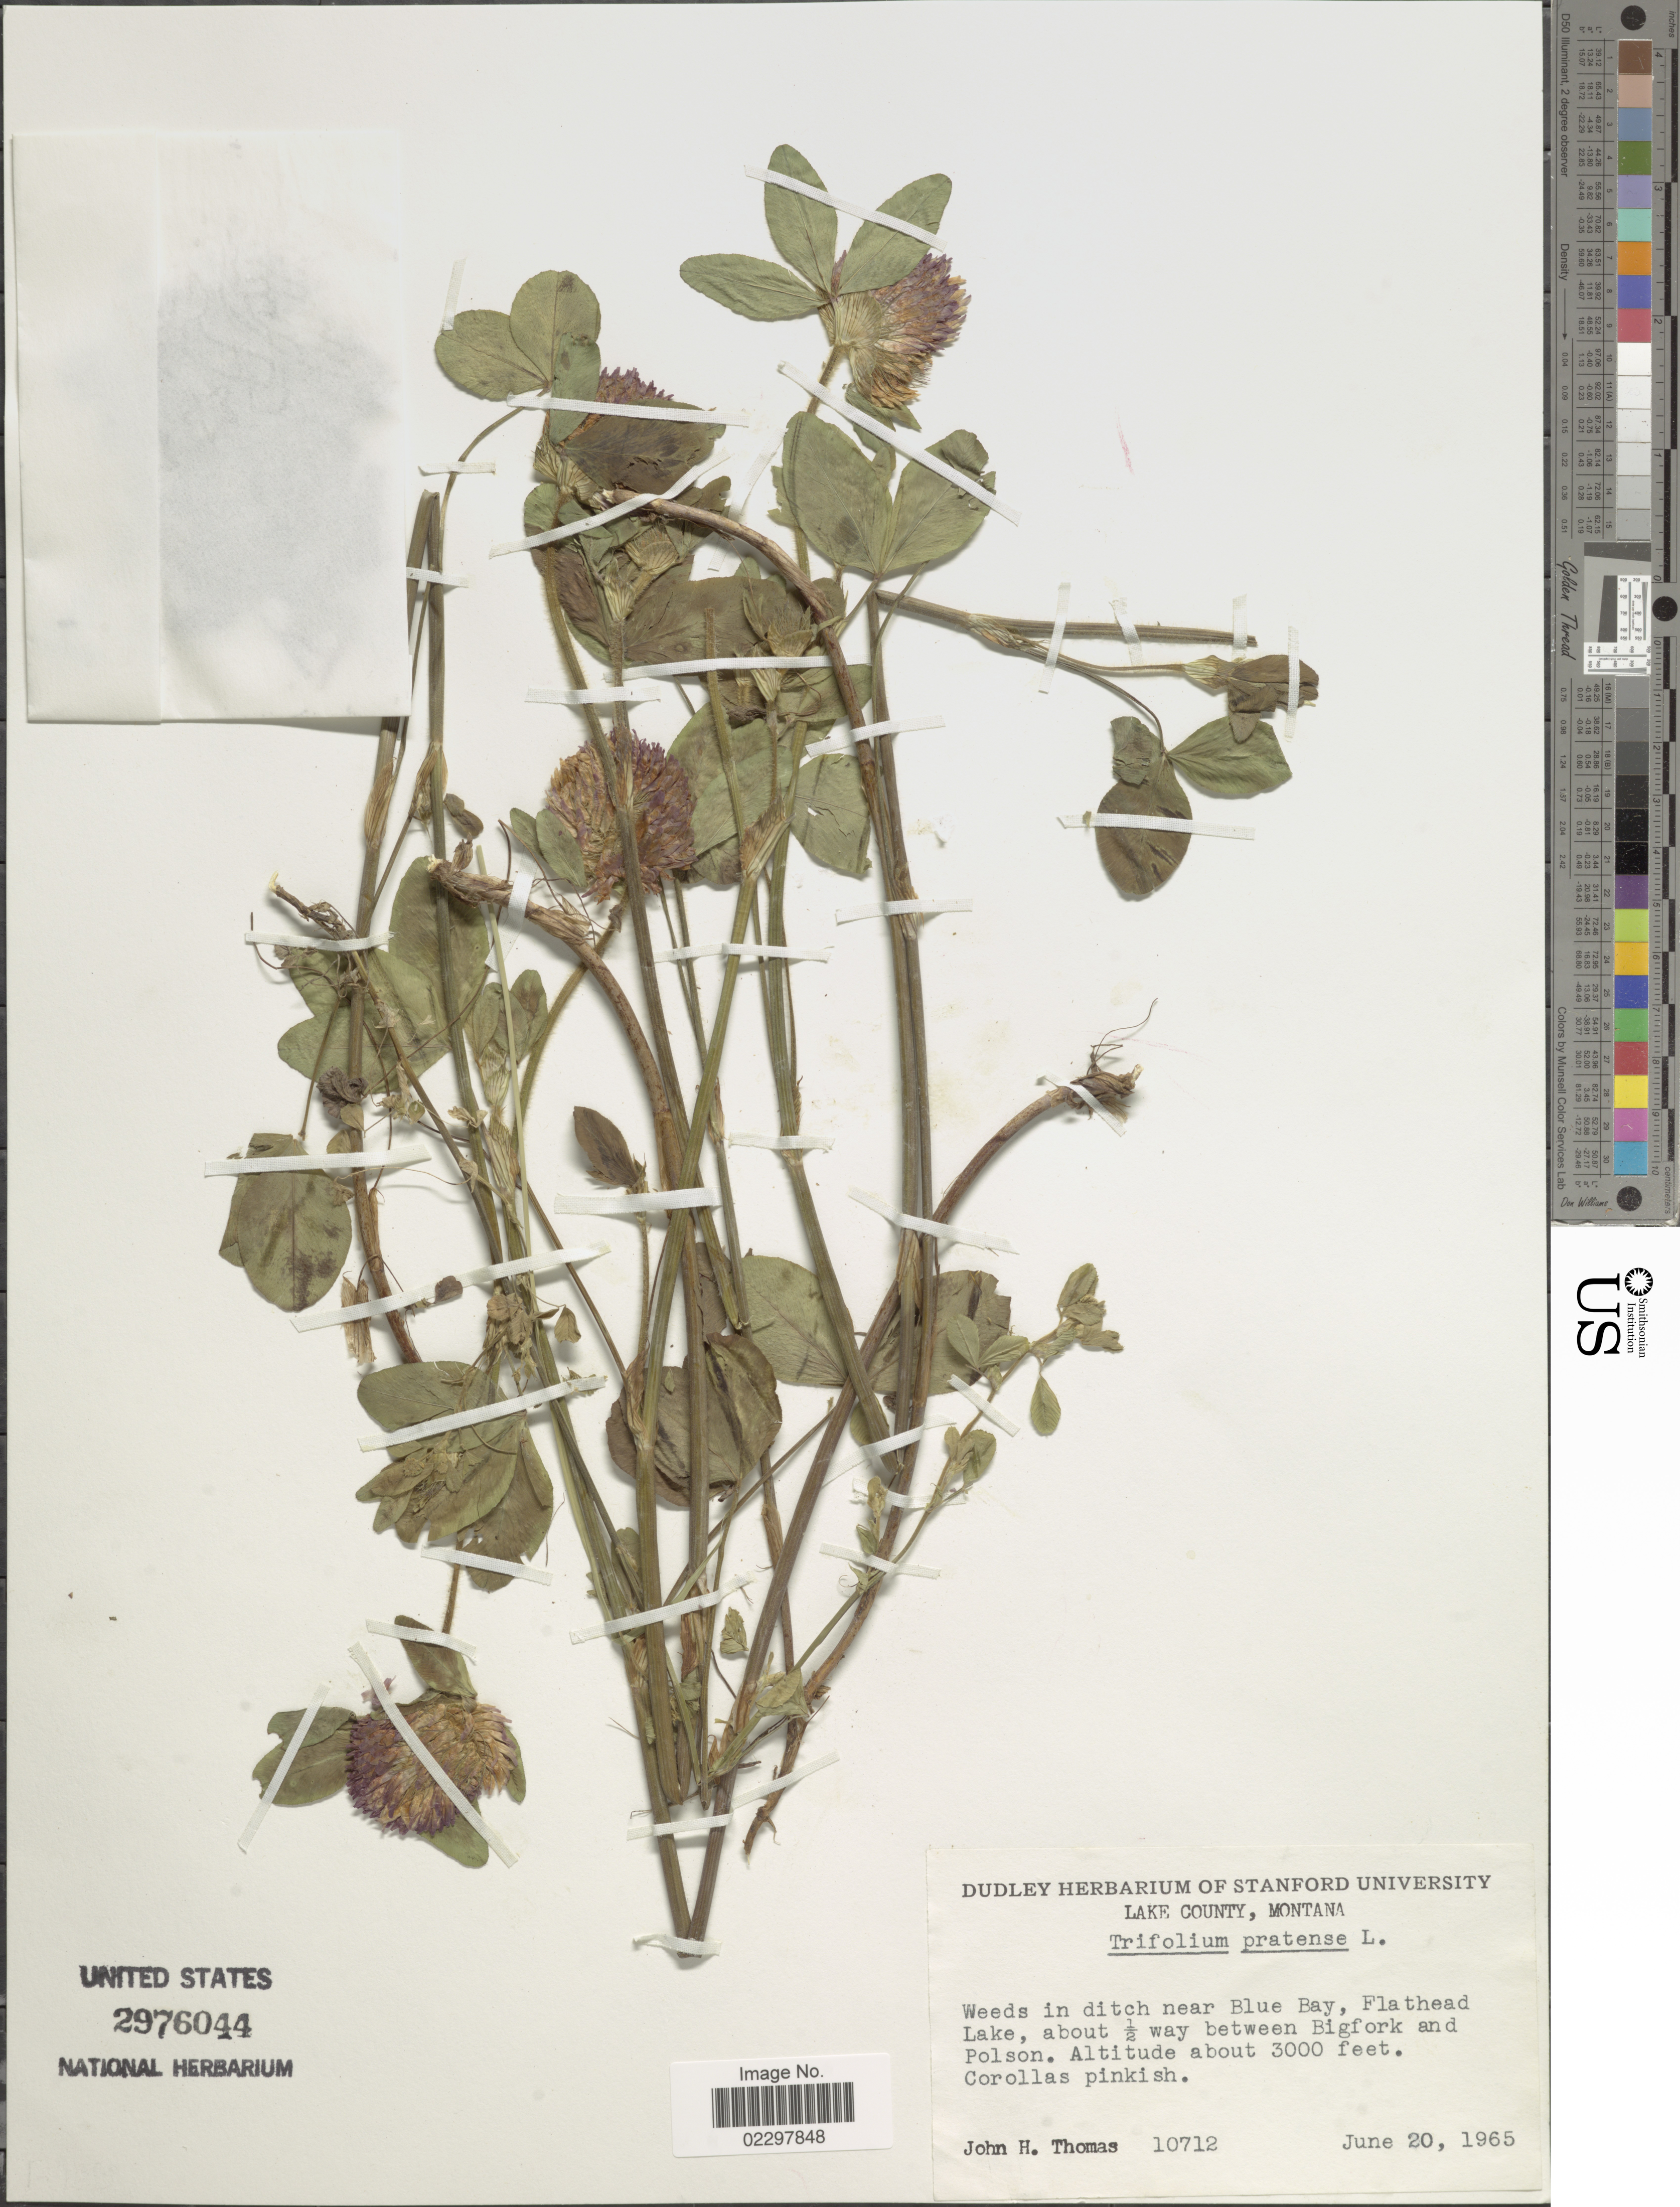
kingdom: Plantae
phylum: Tracheophyta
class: Magnoliopsida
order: Fabales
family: Fabaceae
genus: Trifolium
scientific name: Trifolium pratense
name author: L.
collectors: J. H. Thomas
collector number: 10712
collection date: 1965-06-20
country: United States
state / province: Montana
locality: Lake County [unsure placement], weeds in ditch near Blue Bay, Flathead Lake, about 1/2 way between Bigfork and Polson.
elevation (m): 914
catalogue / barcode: US 2976044